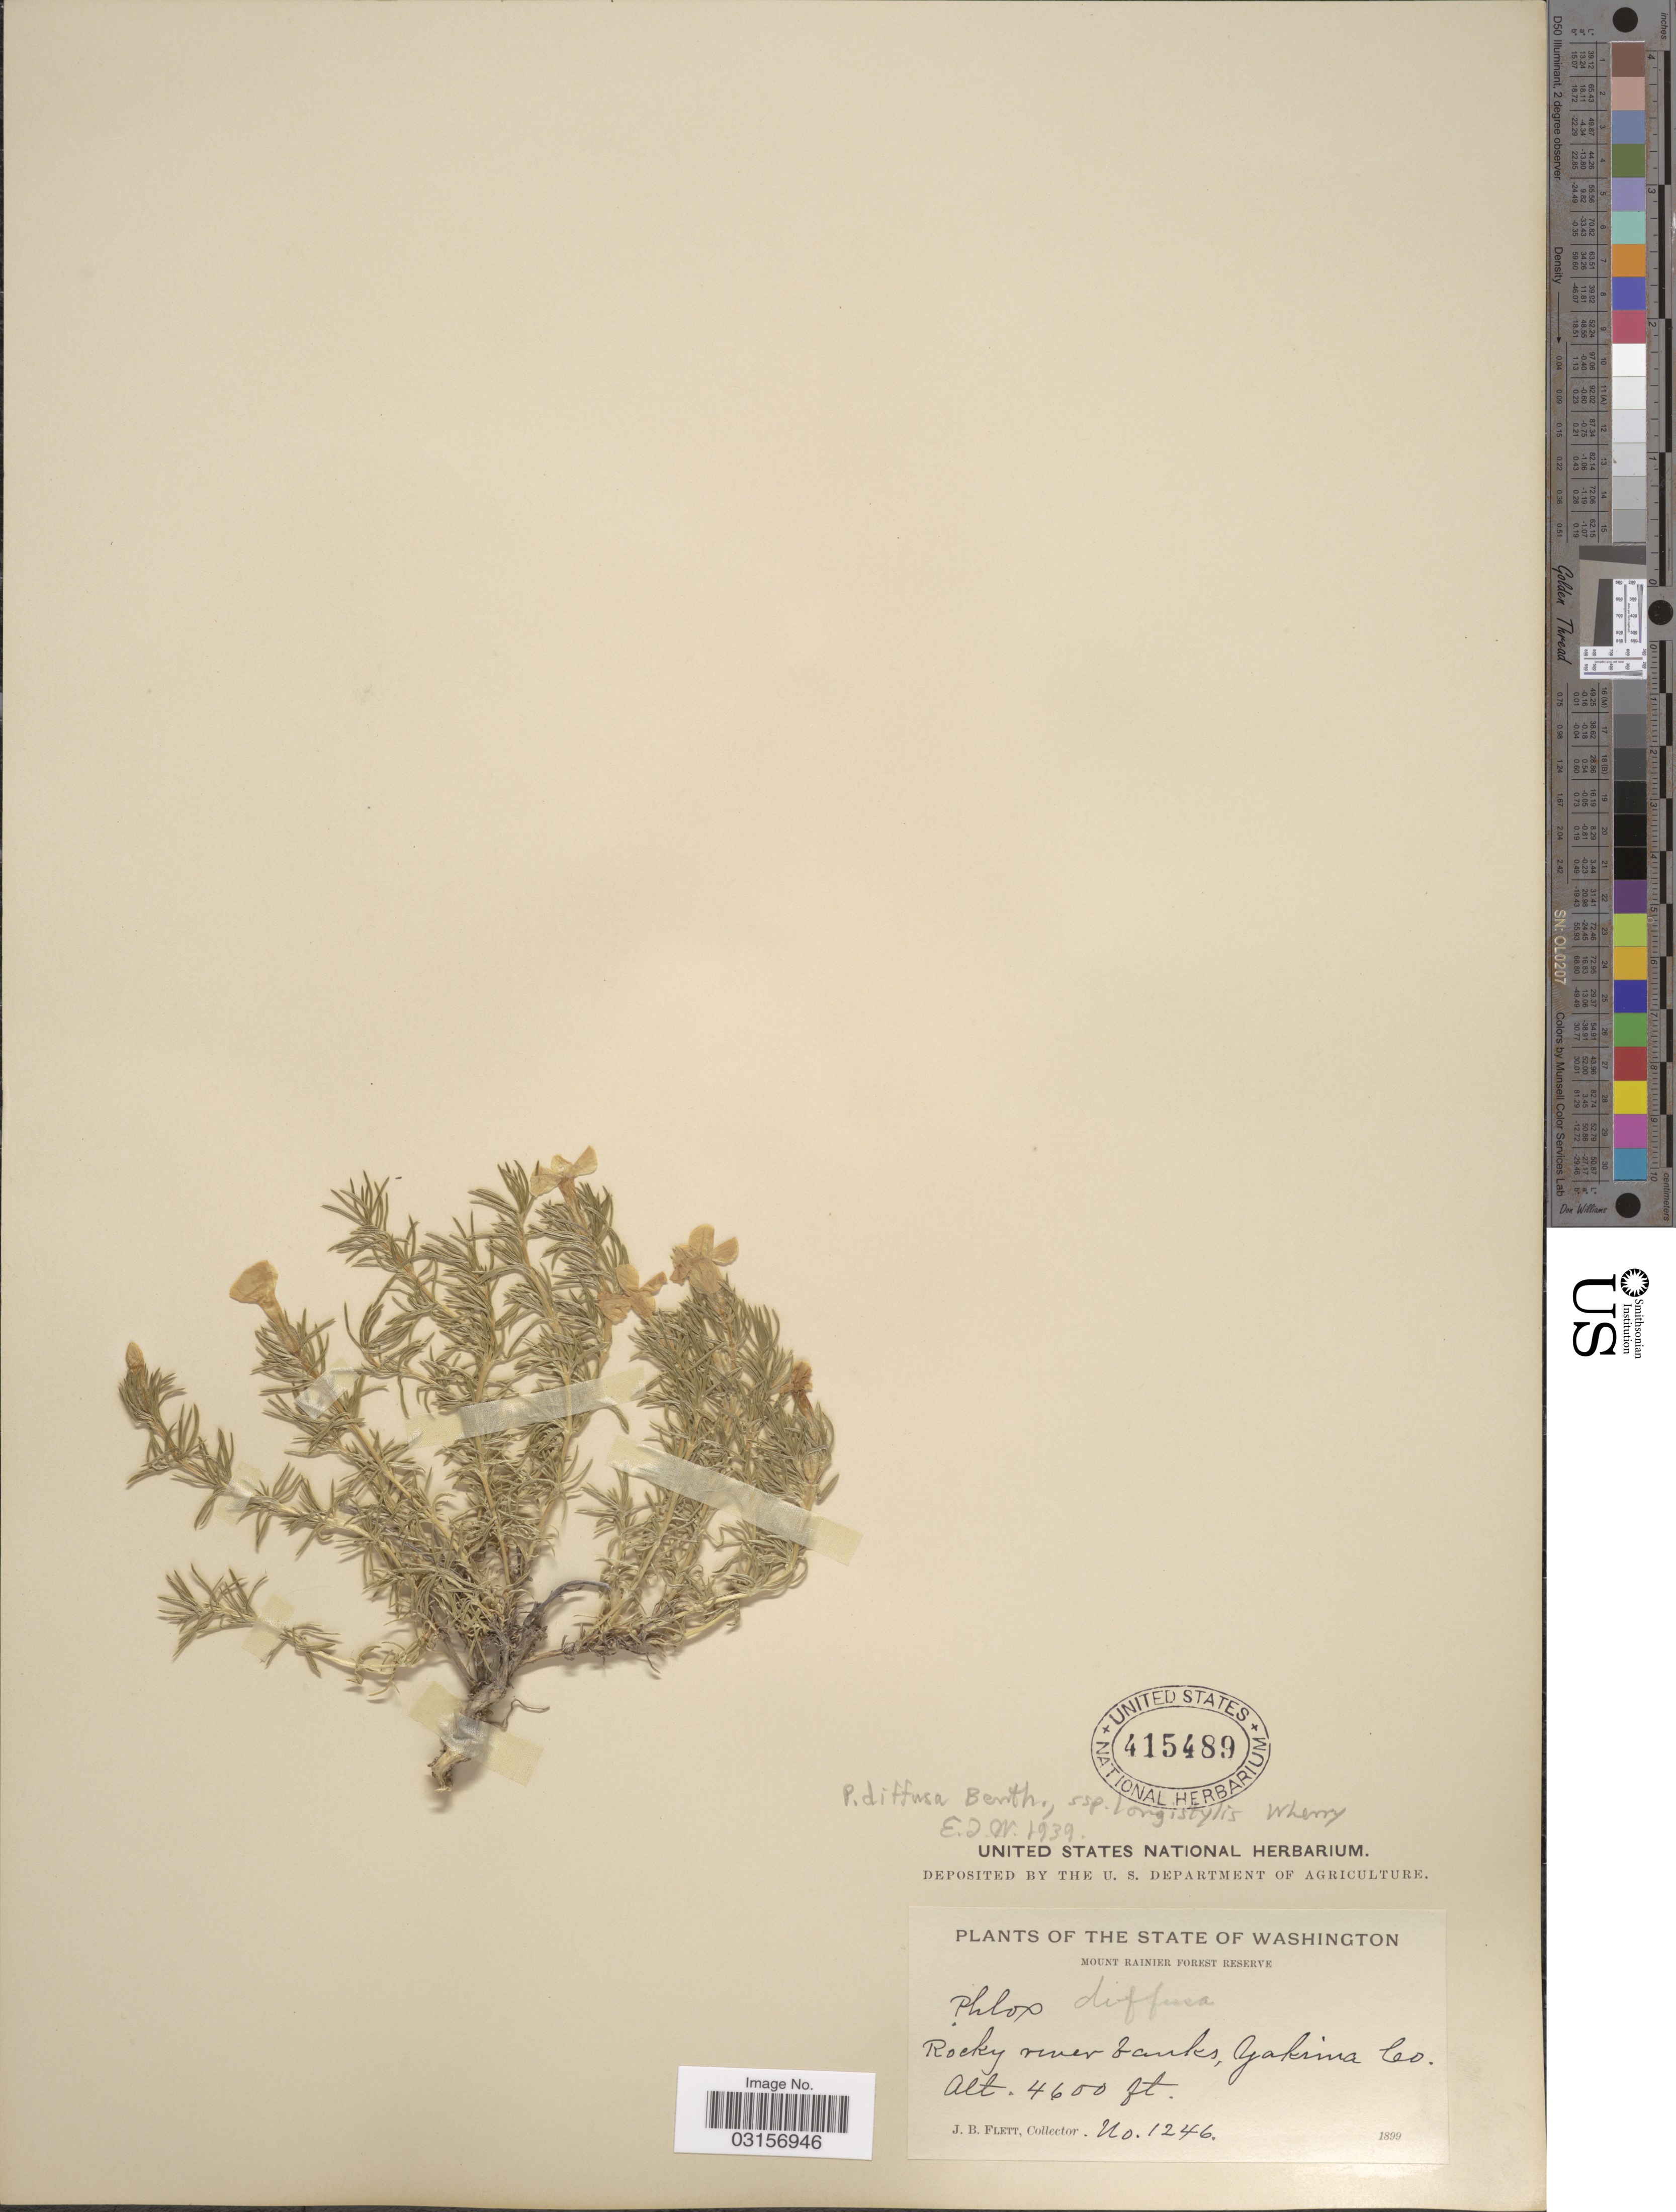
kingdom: Plantae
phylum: Tracheophyta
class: Magnoliopsida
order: Ericales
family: Polemoniaceae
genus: Phlox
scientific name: Phlox diffusa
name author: Benth.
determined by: Mayfield, M. H.; Ferguson, C. J.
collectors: J. Flett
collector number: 1246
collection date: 1899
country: United States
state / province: Washington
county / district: Yakima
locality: Mount Rainier Forest Reserve, Rocky river banks, Yakima Co.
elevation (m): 1402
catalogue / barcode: US 415489